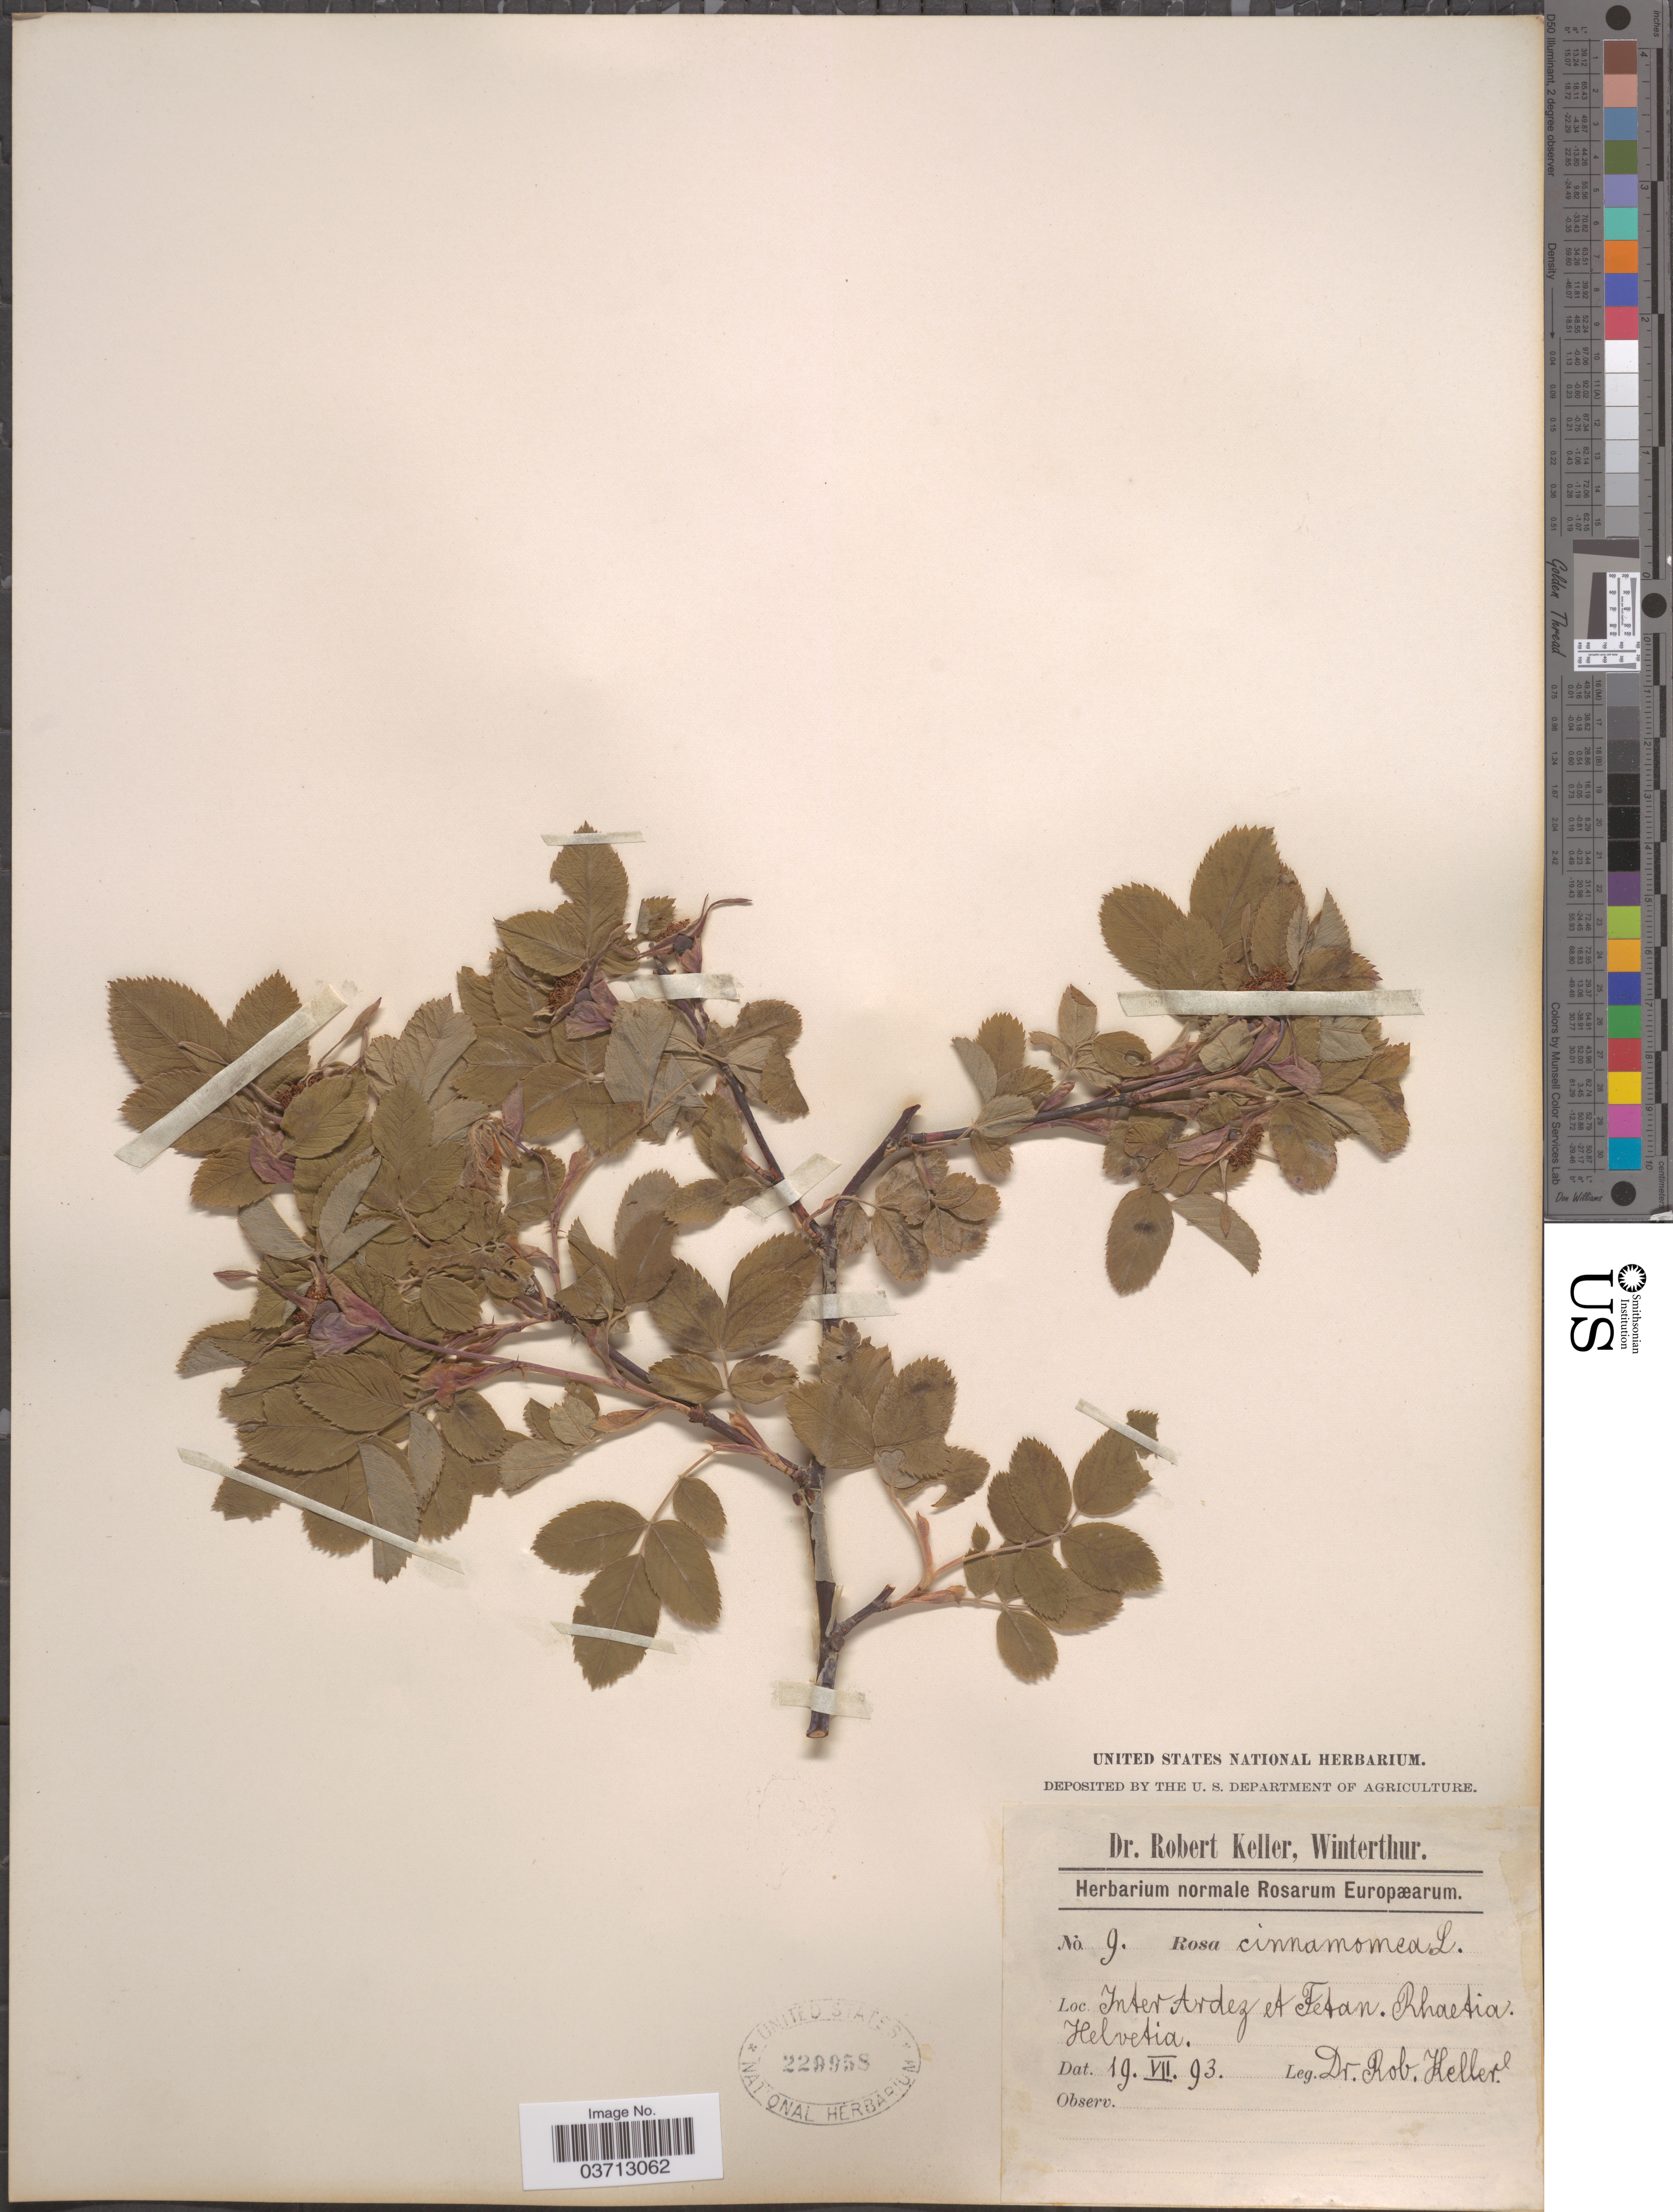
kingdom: Plantae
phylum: Tracheophyta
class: Magnoliopsida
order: Rosales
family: Rosaceae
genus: Rosa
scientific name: Rosa cinnamomea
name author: L.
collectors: R. Keller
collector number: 9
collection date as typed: Transcribed d/m/y: 19/7/93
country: Switzerland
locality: Inter Ardez et Fetan. Rhaetia. Helvetia.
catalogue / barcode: US 229958